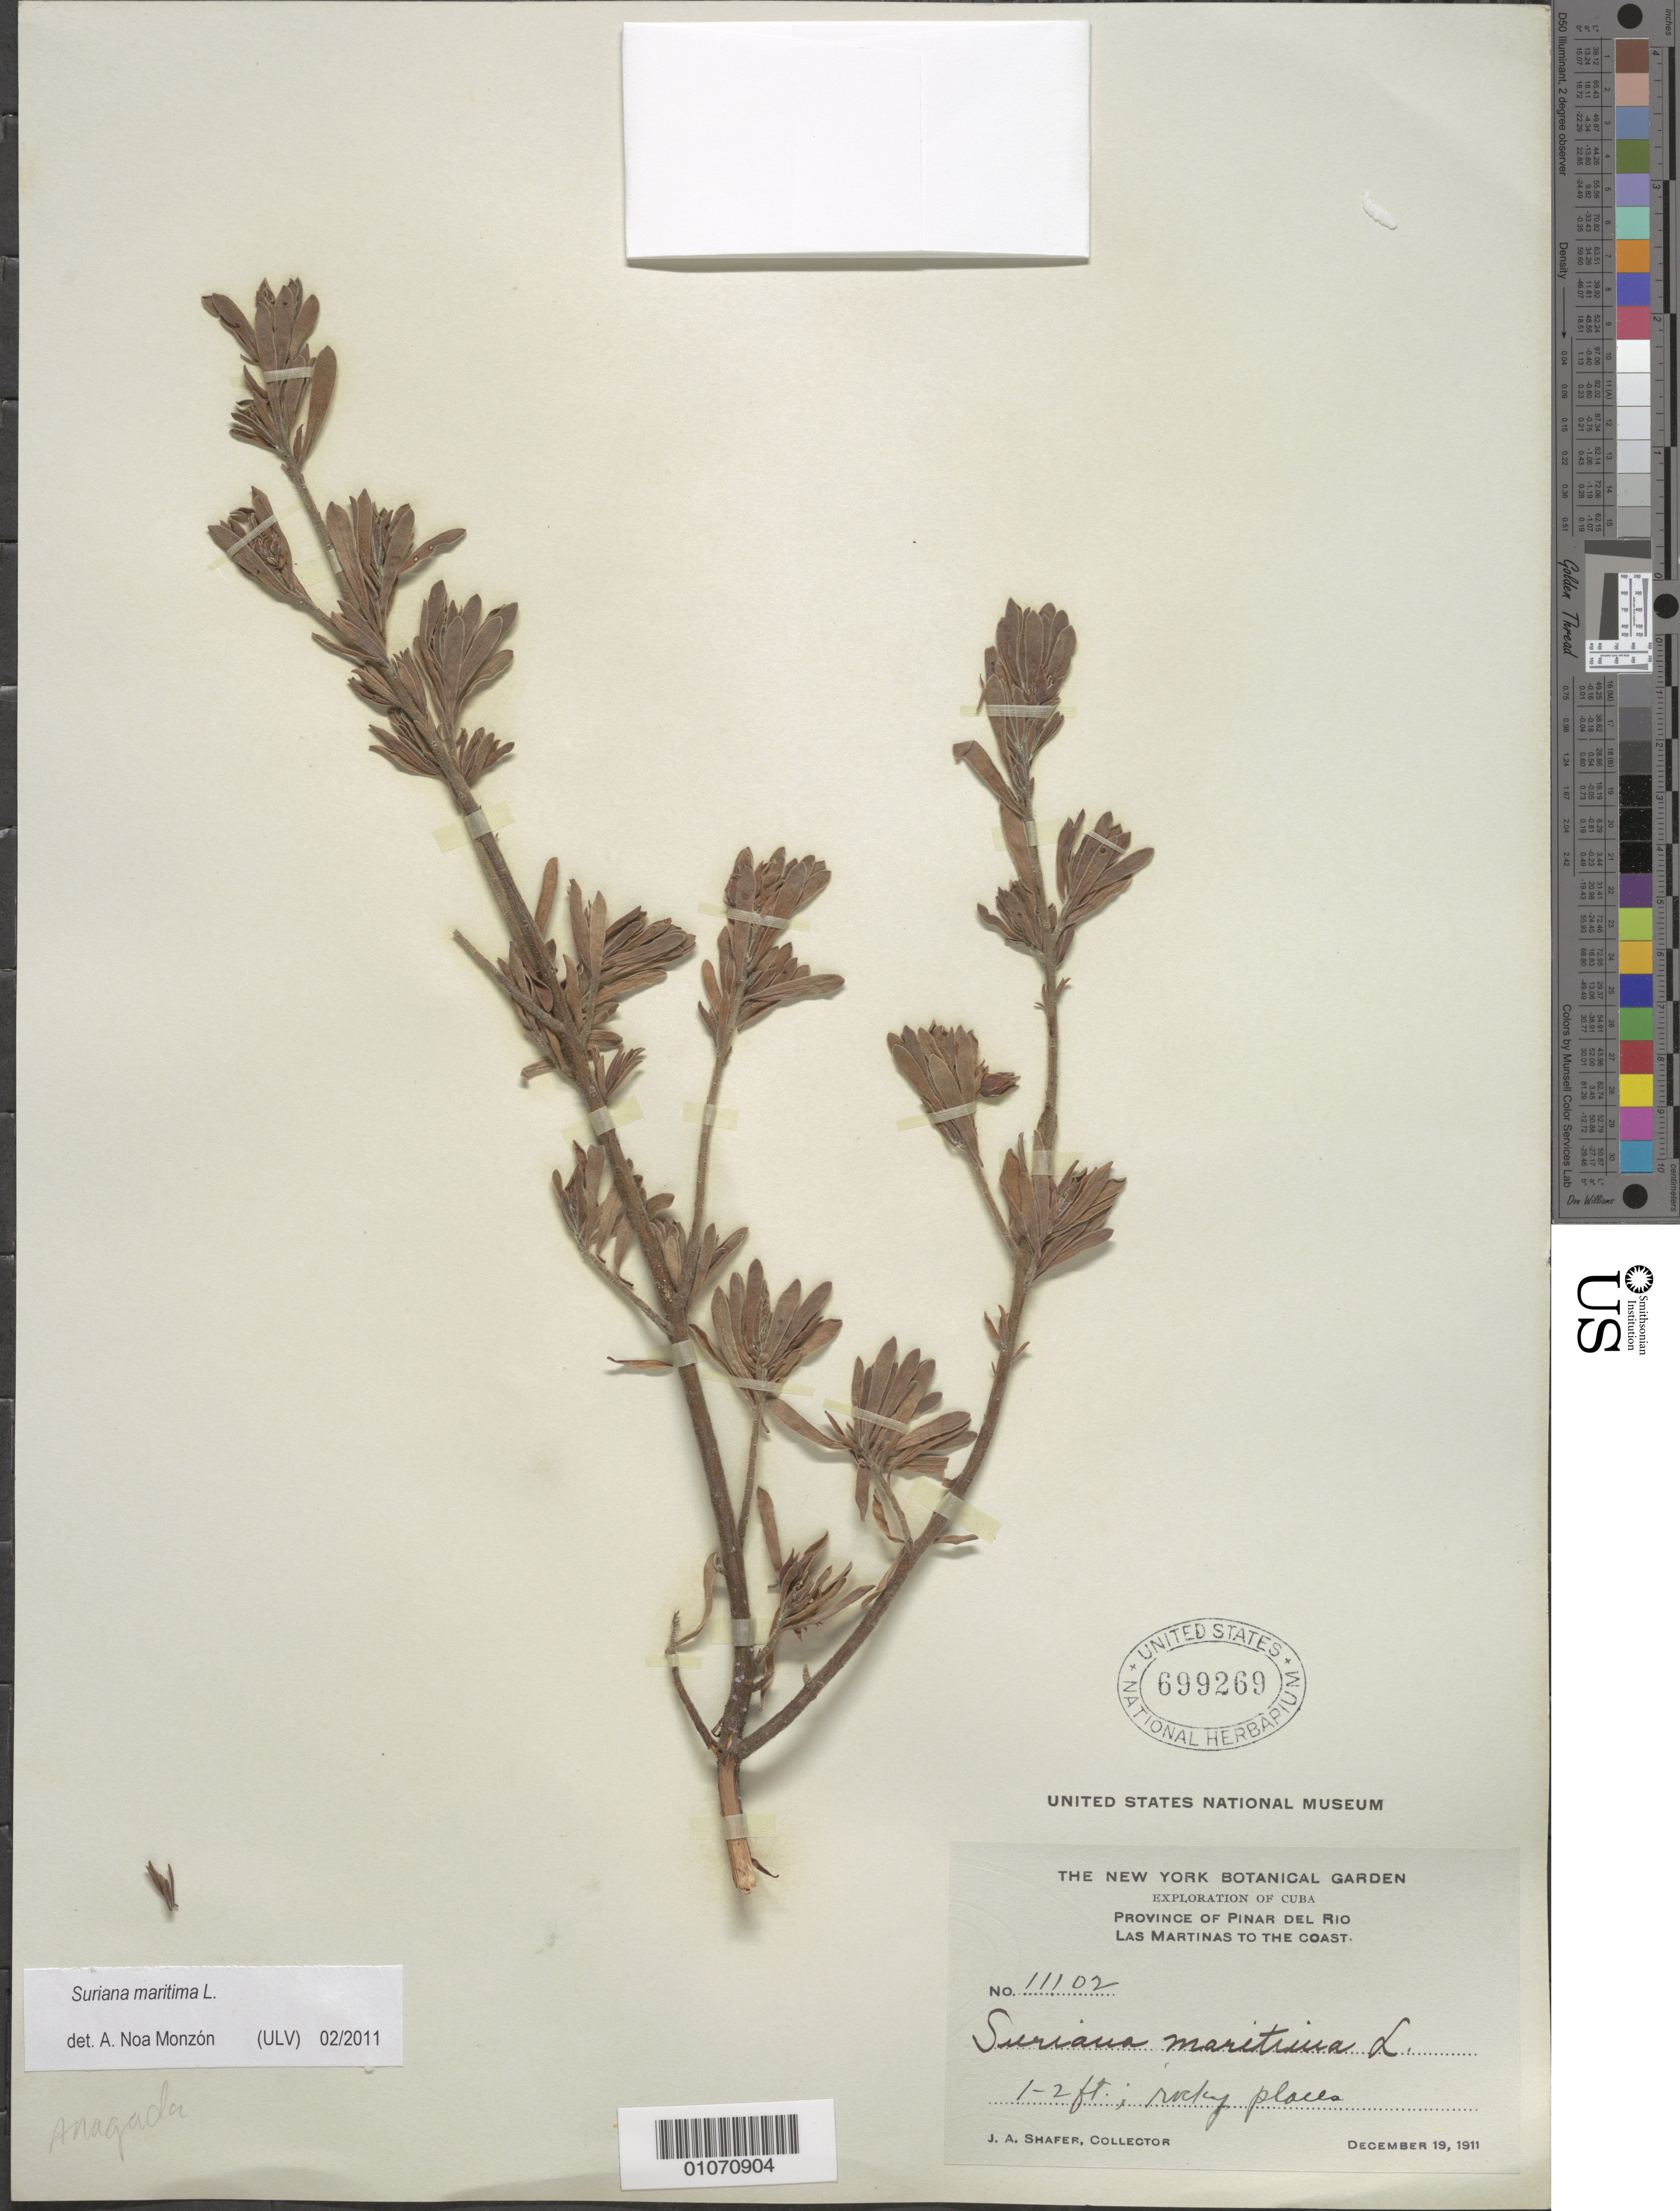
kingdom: Plantae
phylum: Tracheophyta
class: Magnoliopsida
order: Fabales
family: Surianaceae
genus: Suriana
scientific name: Suriana maritima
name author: L.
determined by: Noa Monzón, A.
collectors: J. A. Shafer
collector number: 11102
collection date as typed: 19 Dec 1911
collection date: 1911-12-19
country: Cuba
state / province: Pinar del Río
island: Cuba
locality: Las Martinas to the coast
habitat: Rocky places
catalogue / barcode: US 699269